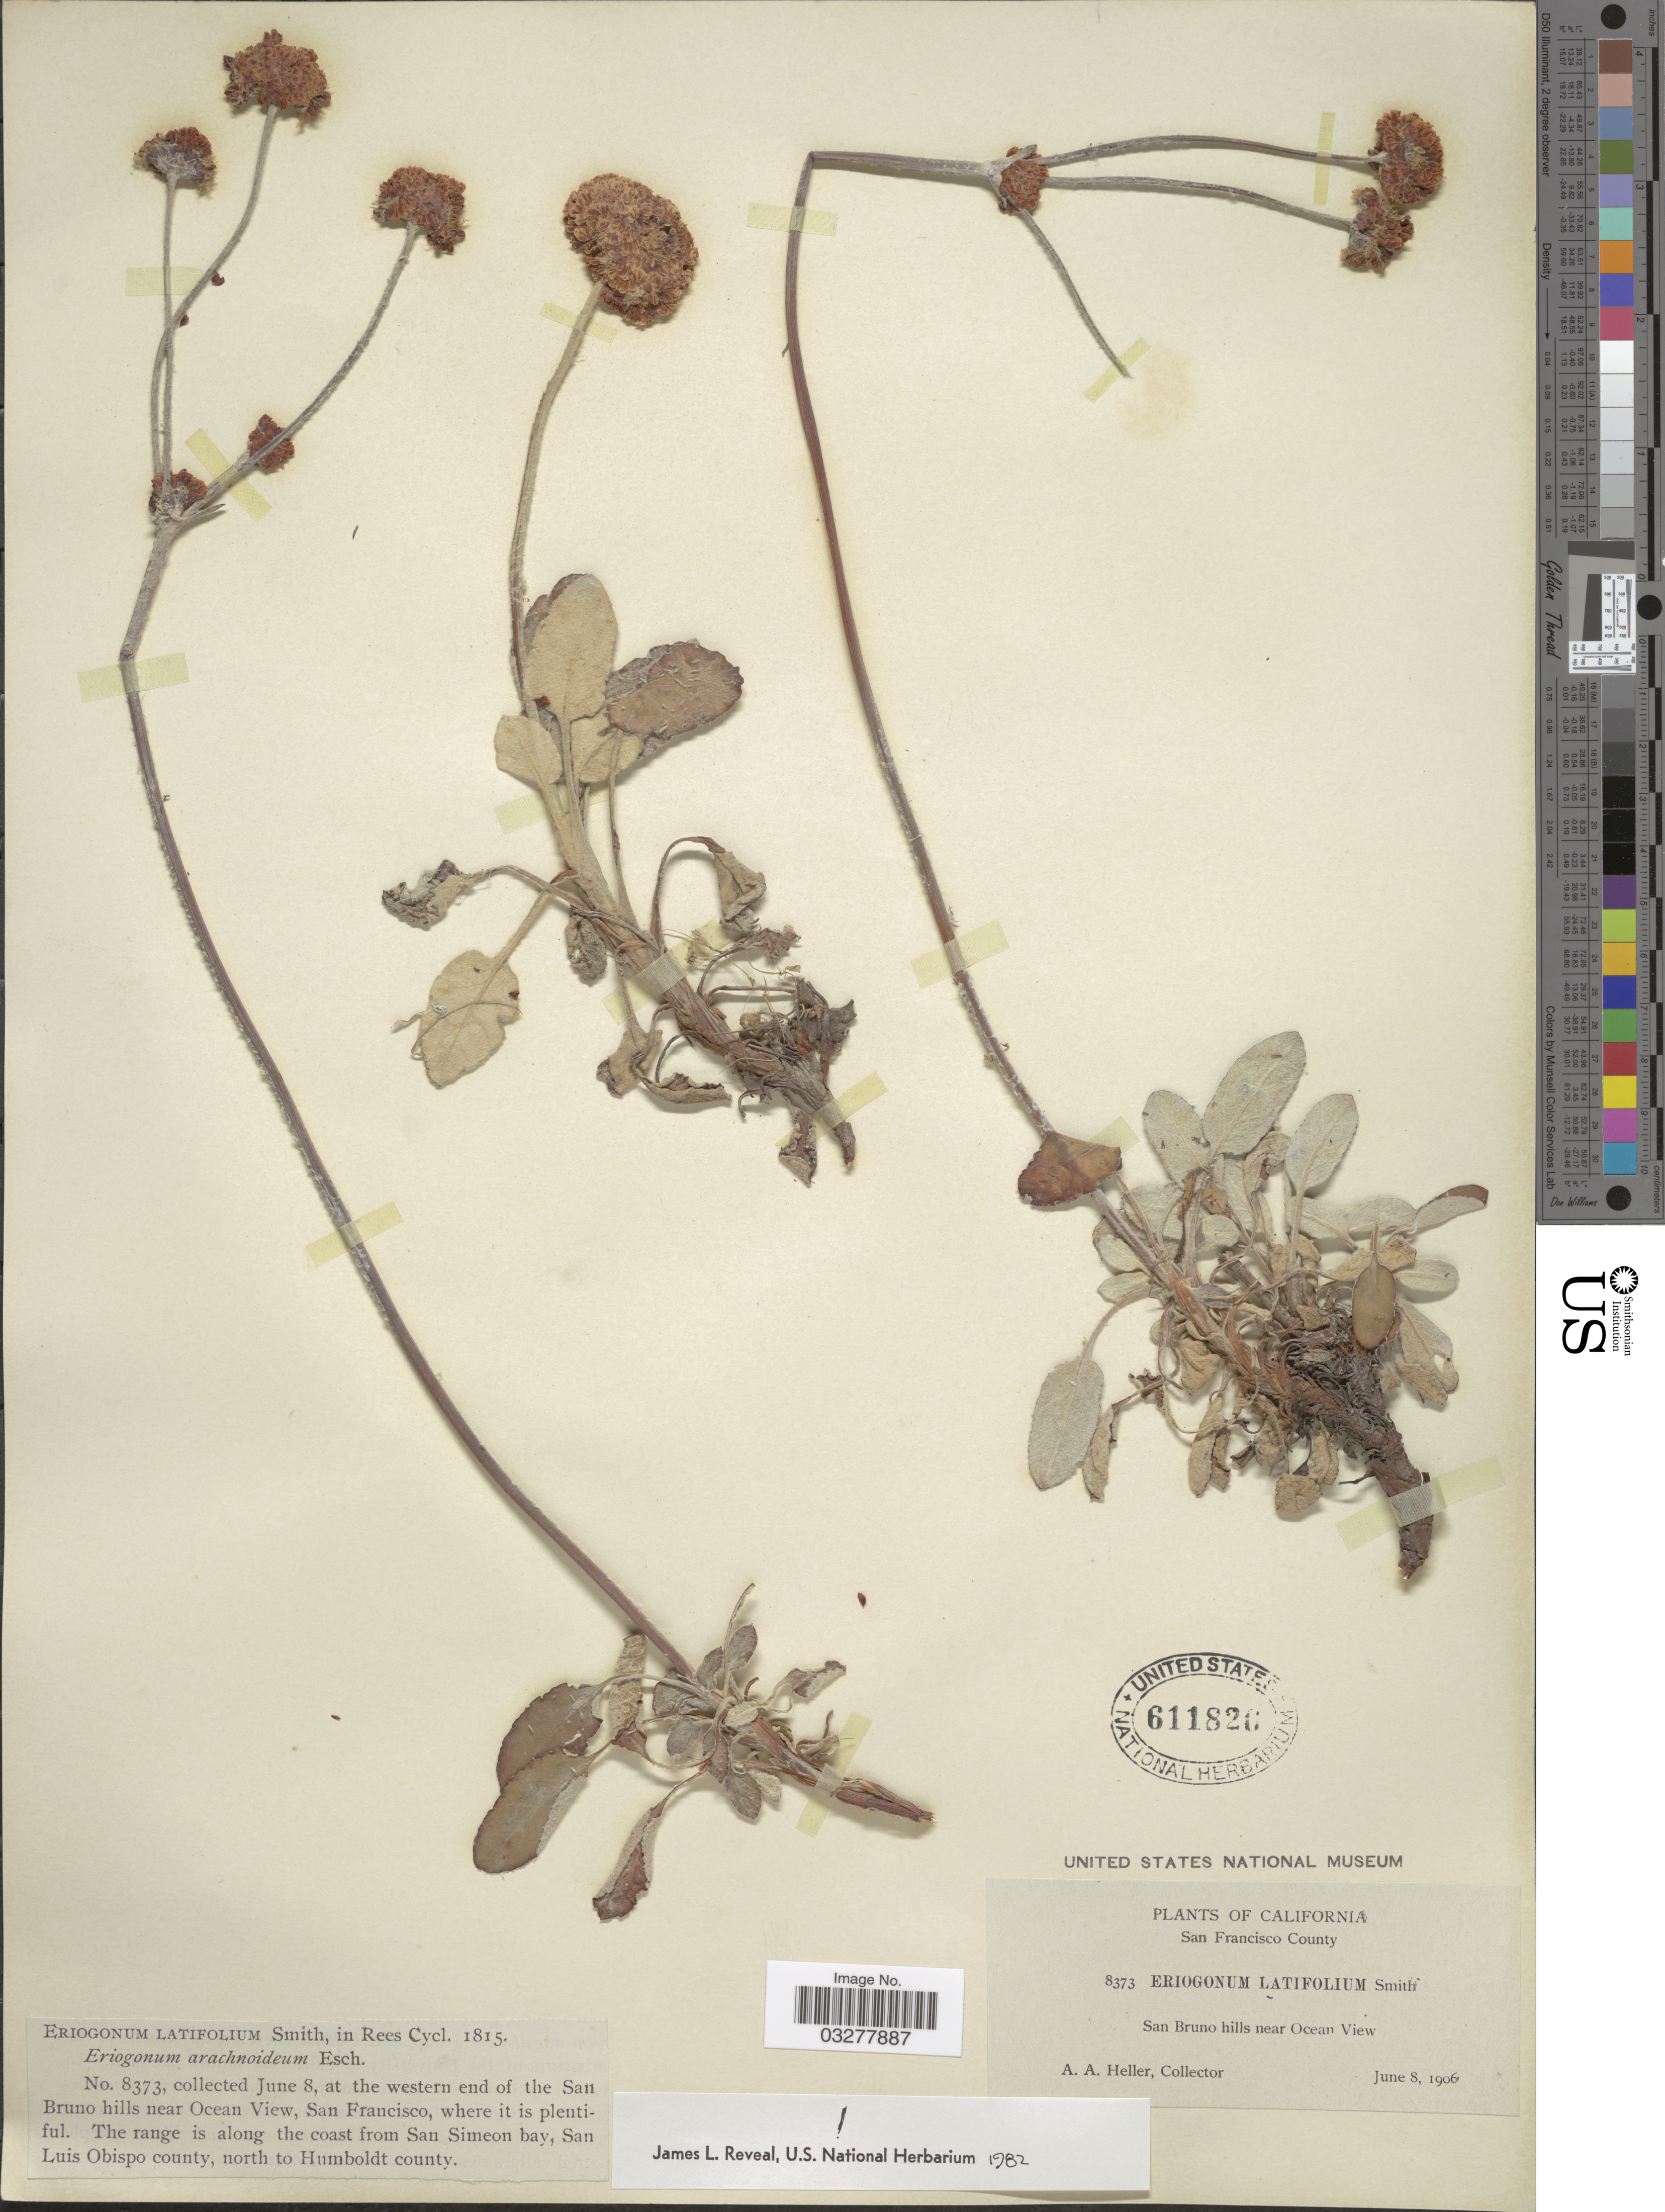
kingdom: Plantae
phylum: Tracheophyta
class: Magnoliopsida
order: Caryophyllales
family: Polygonaceae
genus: Eriogonum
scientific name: Eriogonum latifolium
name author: Sm.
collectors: A. A. Heller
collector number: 8373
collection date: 1906-06-08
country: United States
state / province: California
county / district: San Francisco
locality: San Francisco County. Western end of the San Bruno hills near Ocean View. The range is along the coast from San Simeon bay, San Luis Obispo county, north to Humboldt county.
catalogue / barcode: US 611826